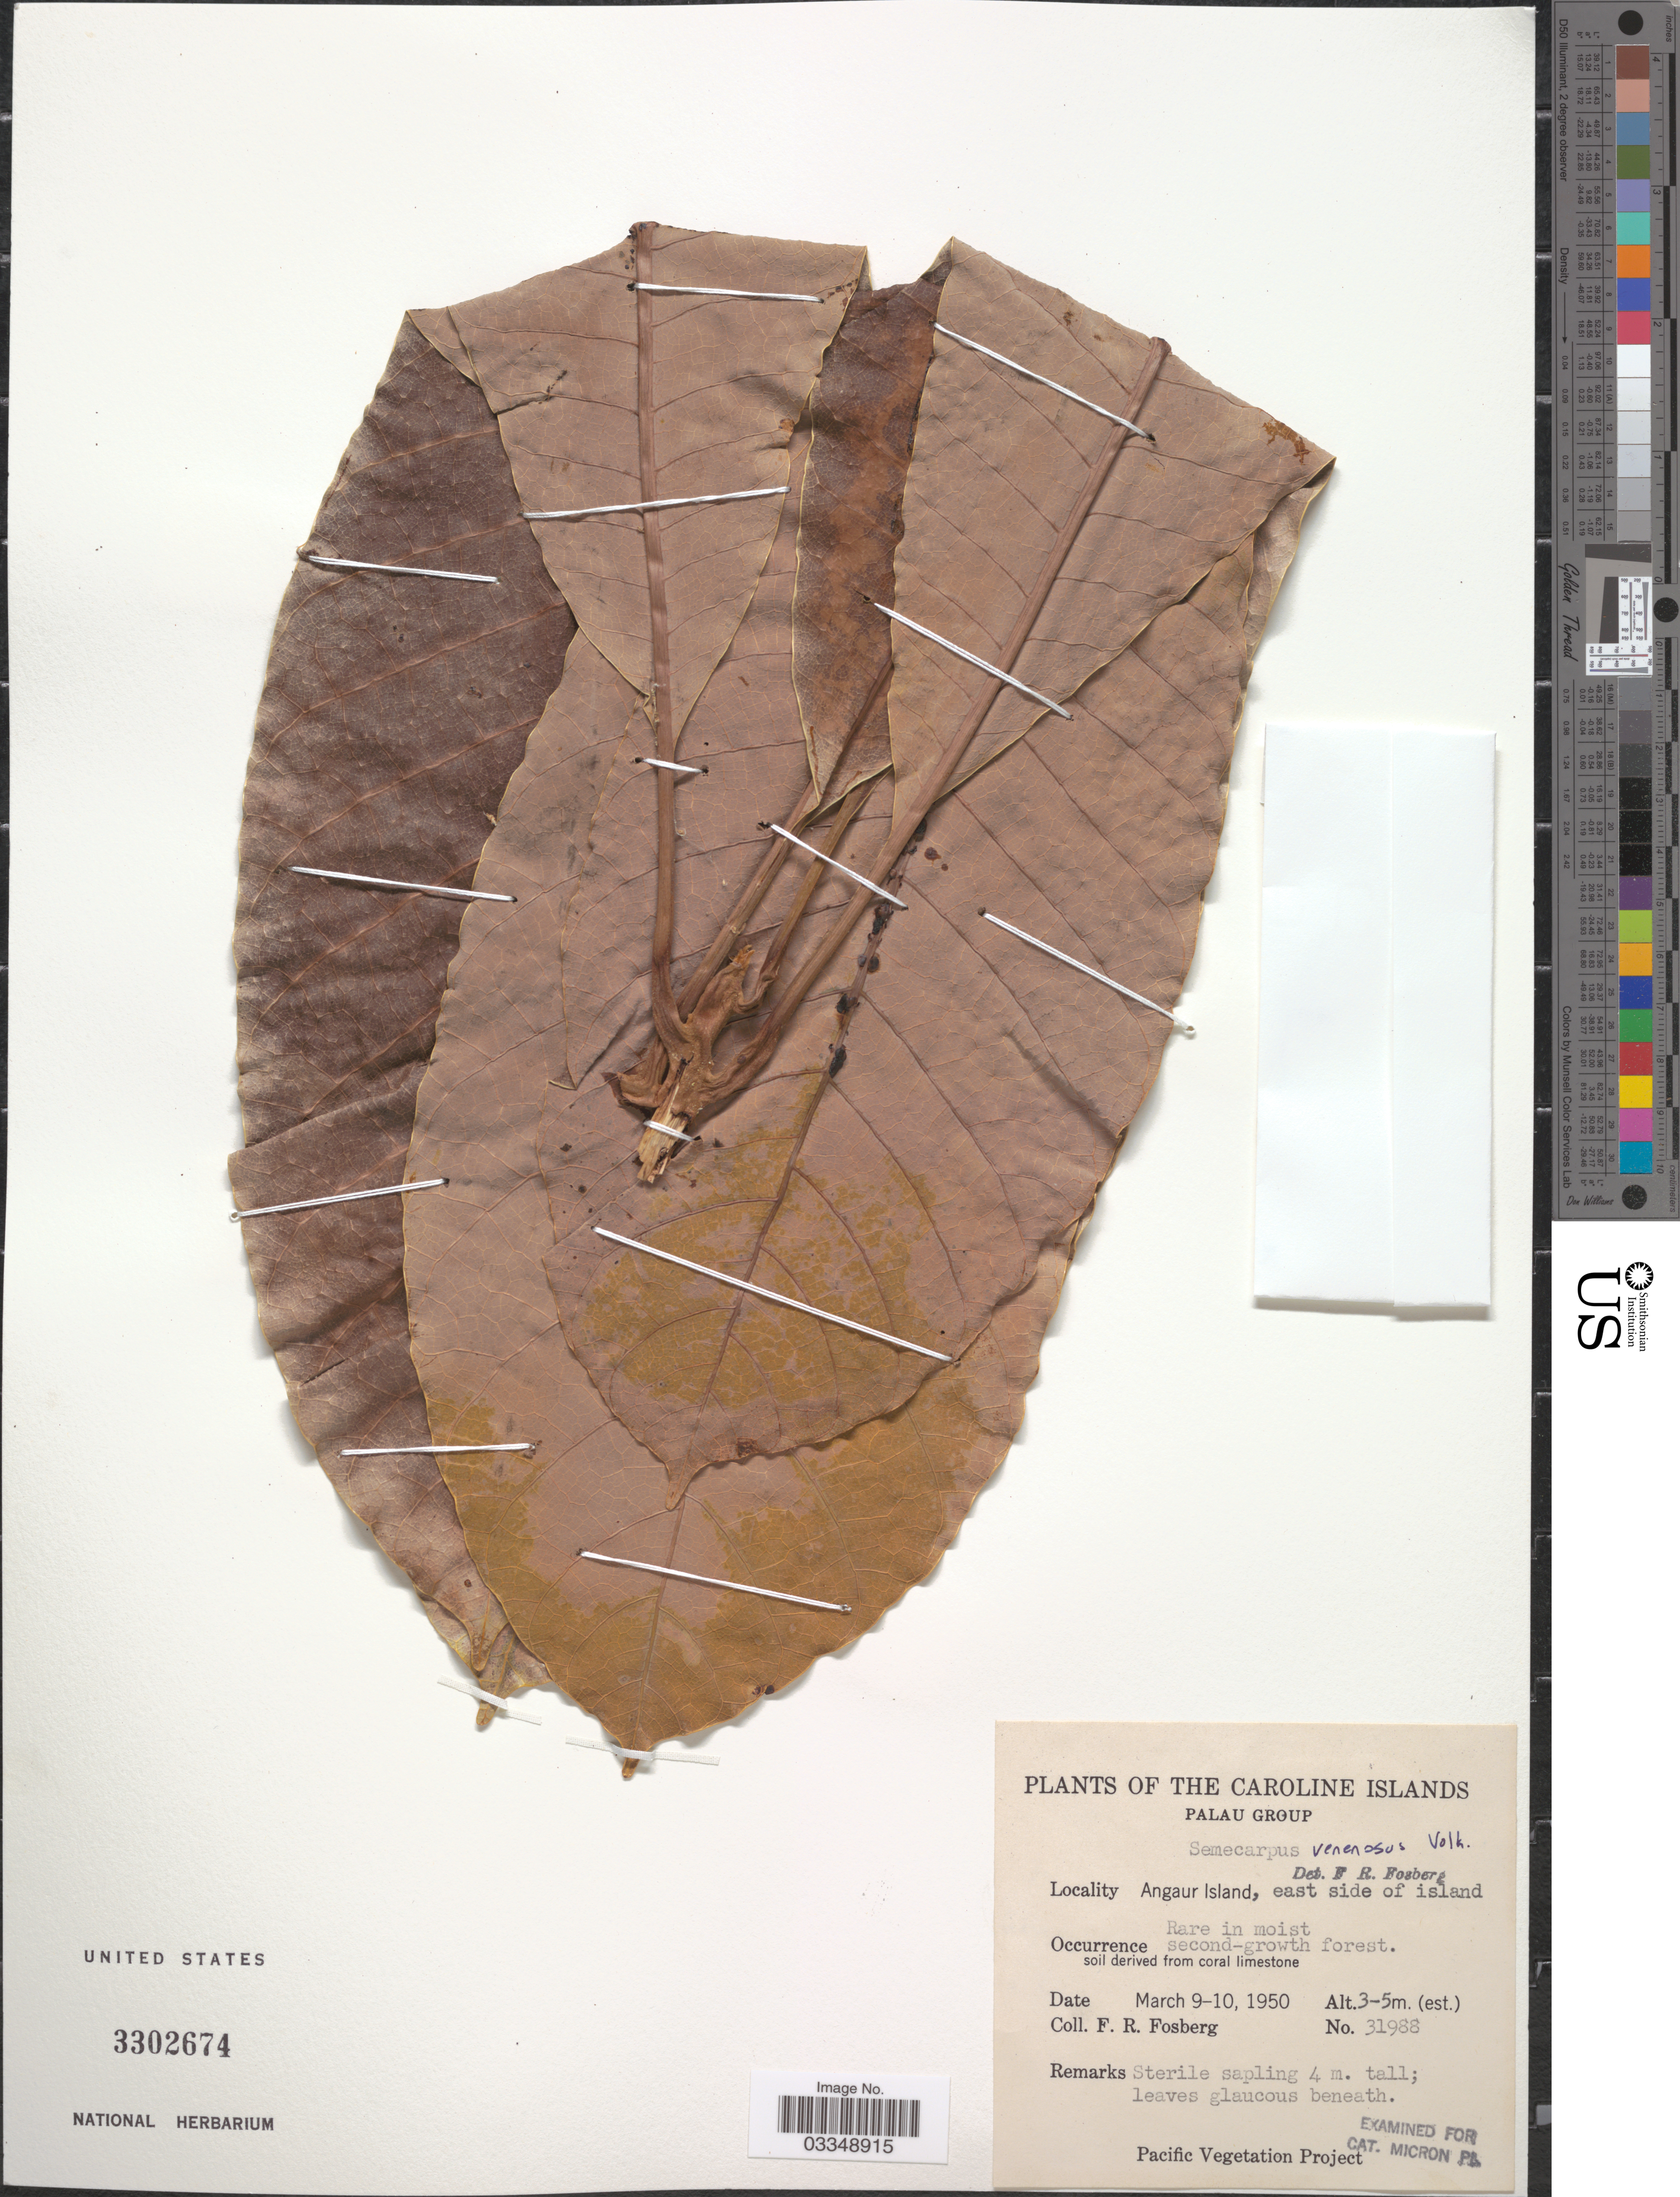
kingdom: Plantae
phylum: Tracheophyta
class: Magnoliopsida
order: Sapindales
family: Anacardiaceae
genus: Semecarpus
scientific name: Semecarpus venenosus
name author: Volk.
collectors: F. R. Fosberg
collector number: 31988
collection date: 1950-03-09/1950-03-10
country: Palau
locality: The Caroline Islands. Palau Group. Angaur Island, east side of island.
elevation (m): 3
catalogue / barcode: US 3302674